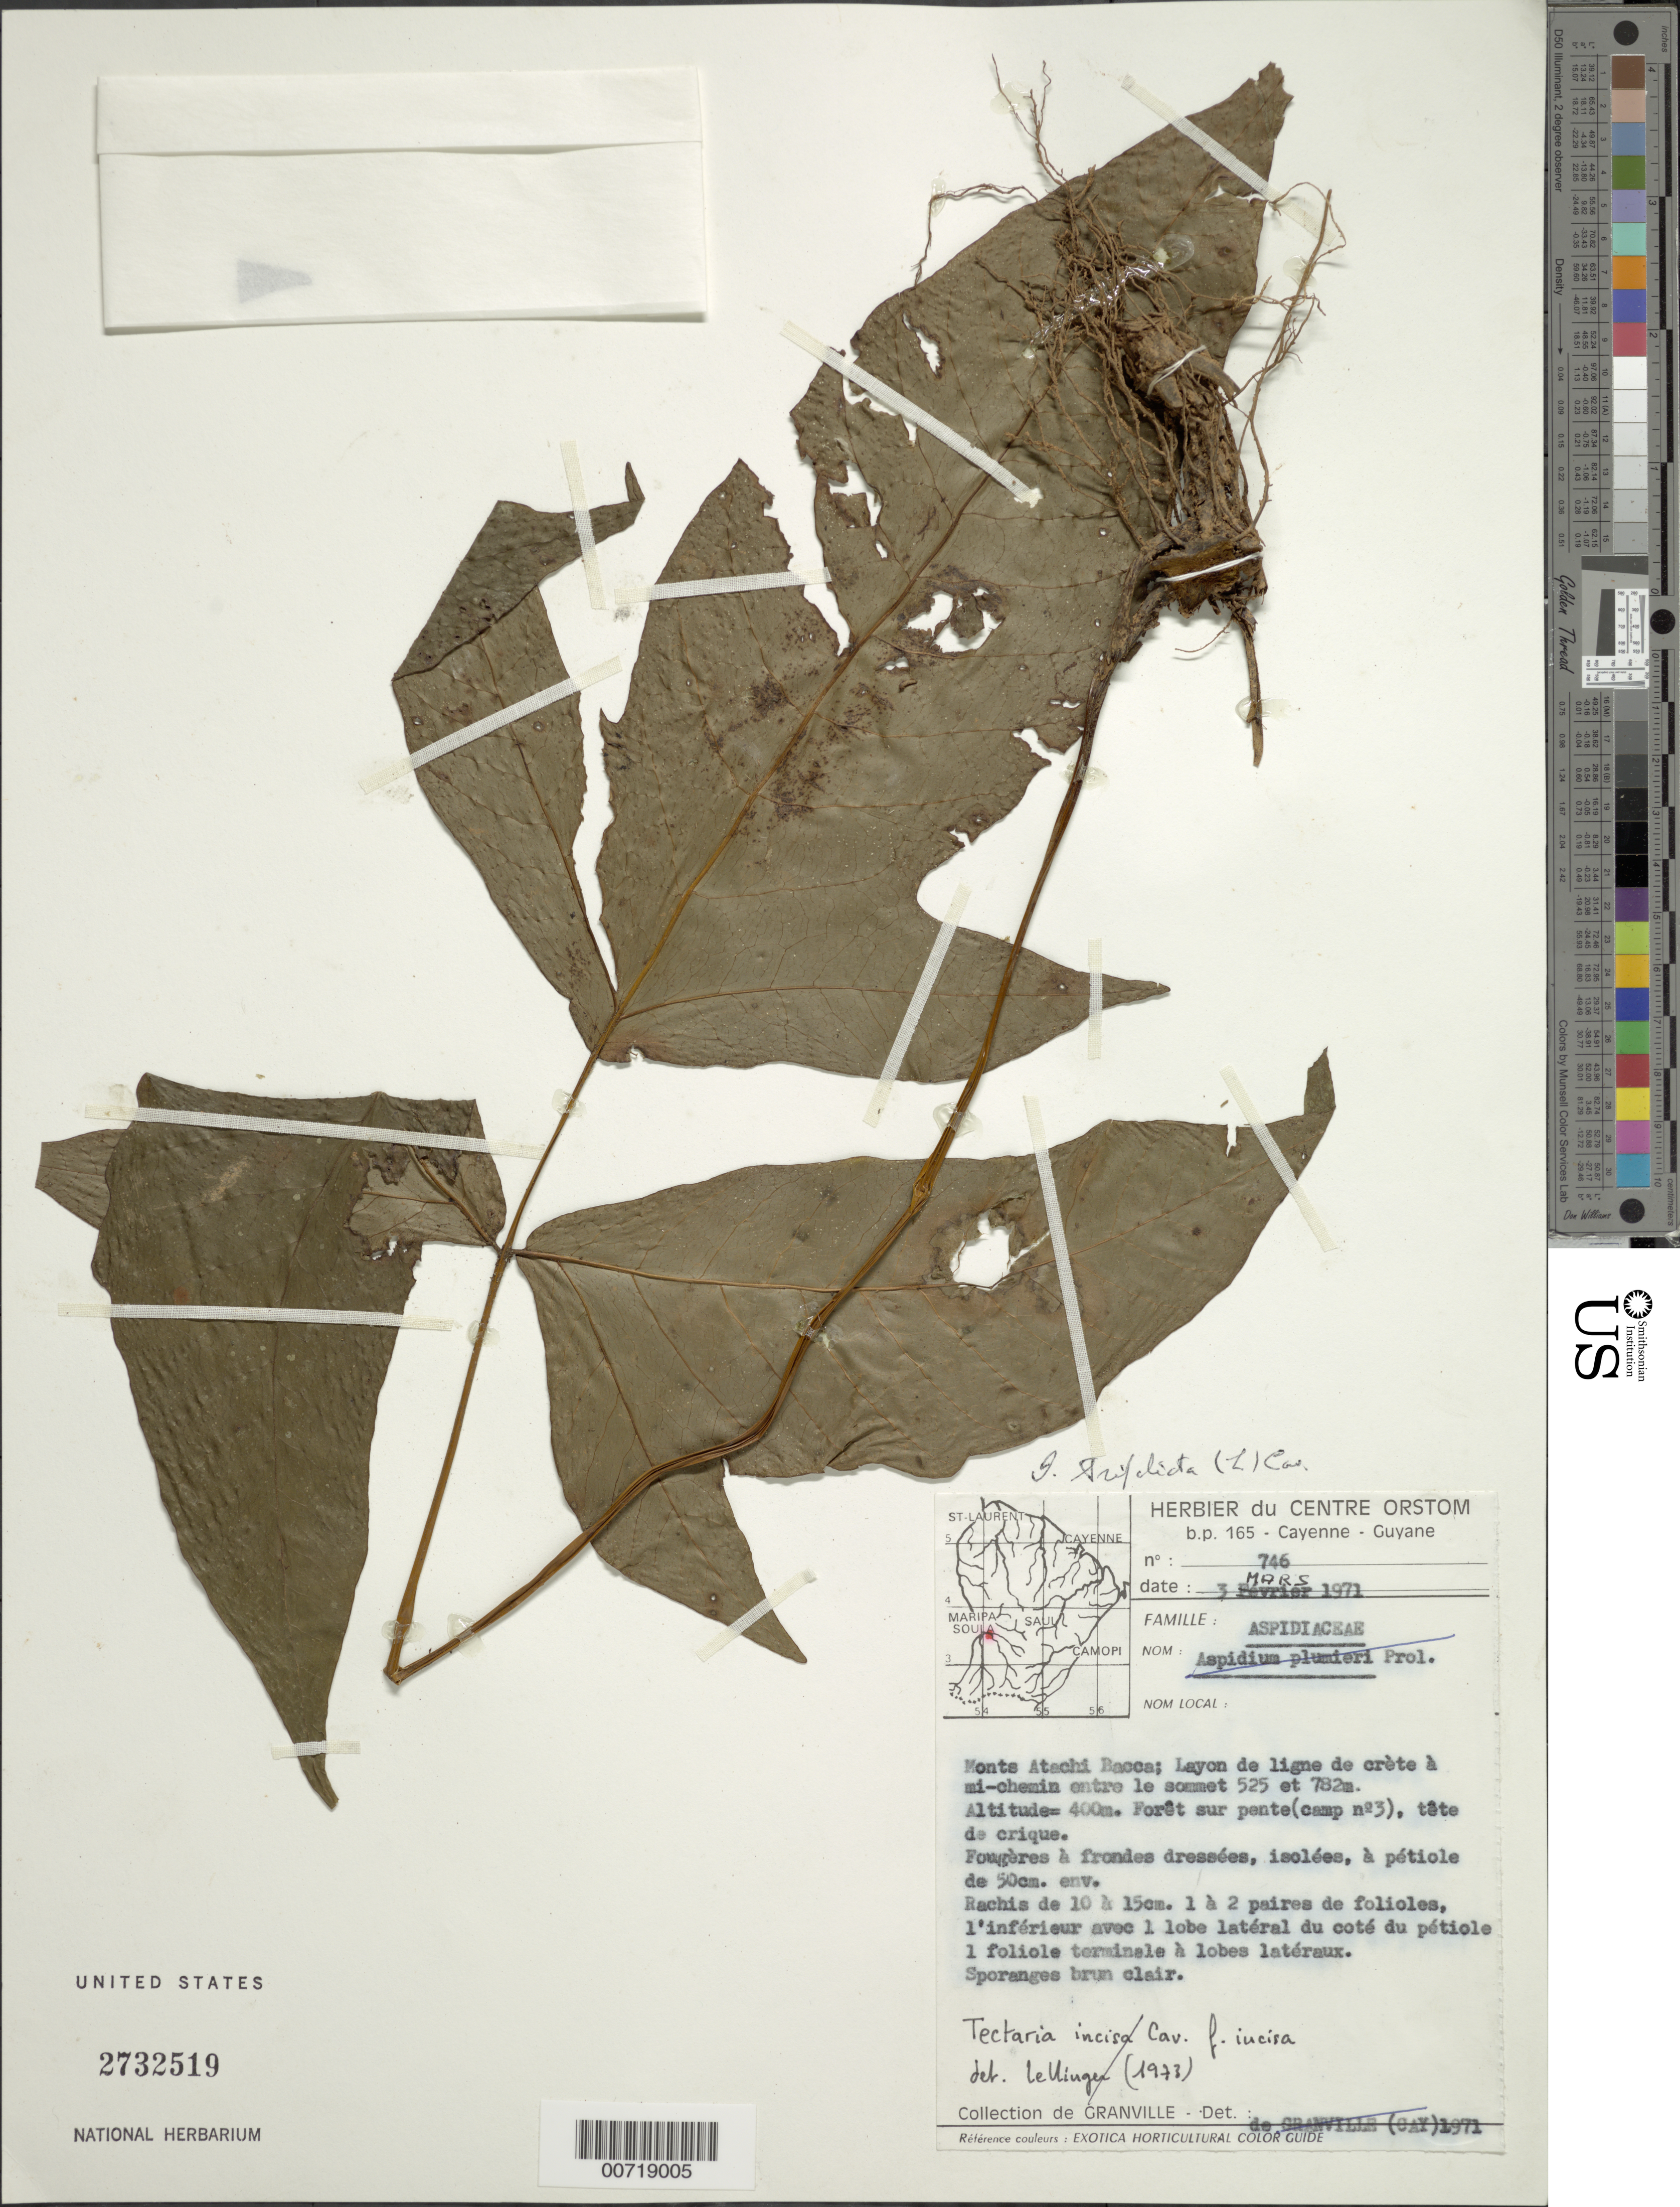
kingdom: Plantae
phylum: Tracheophyta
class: Polypodiopsida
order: Polypodiales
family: Tectariaceae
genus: Tectaria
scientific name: Tectaria trifoliata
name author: (L.) Cav.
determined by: Lellinger, David B., (BOT), Smithsonian Institution - National Museum of Natural History (UNITED STATES)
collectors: J.-J. de Granville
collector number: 746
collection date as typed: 3-Mar-71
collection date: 1971-03-03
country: French Guiana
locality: Monts Atachi Bacca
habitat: Slope forest along creek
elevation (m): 525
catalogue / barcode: US 2732519